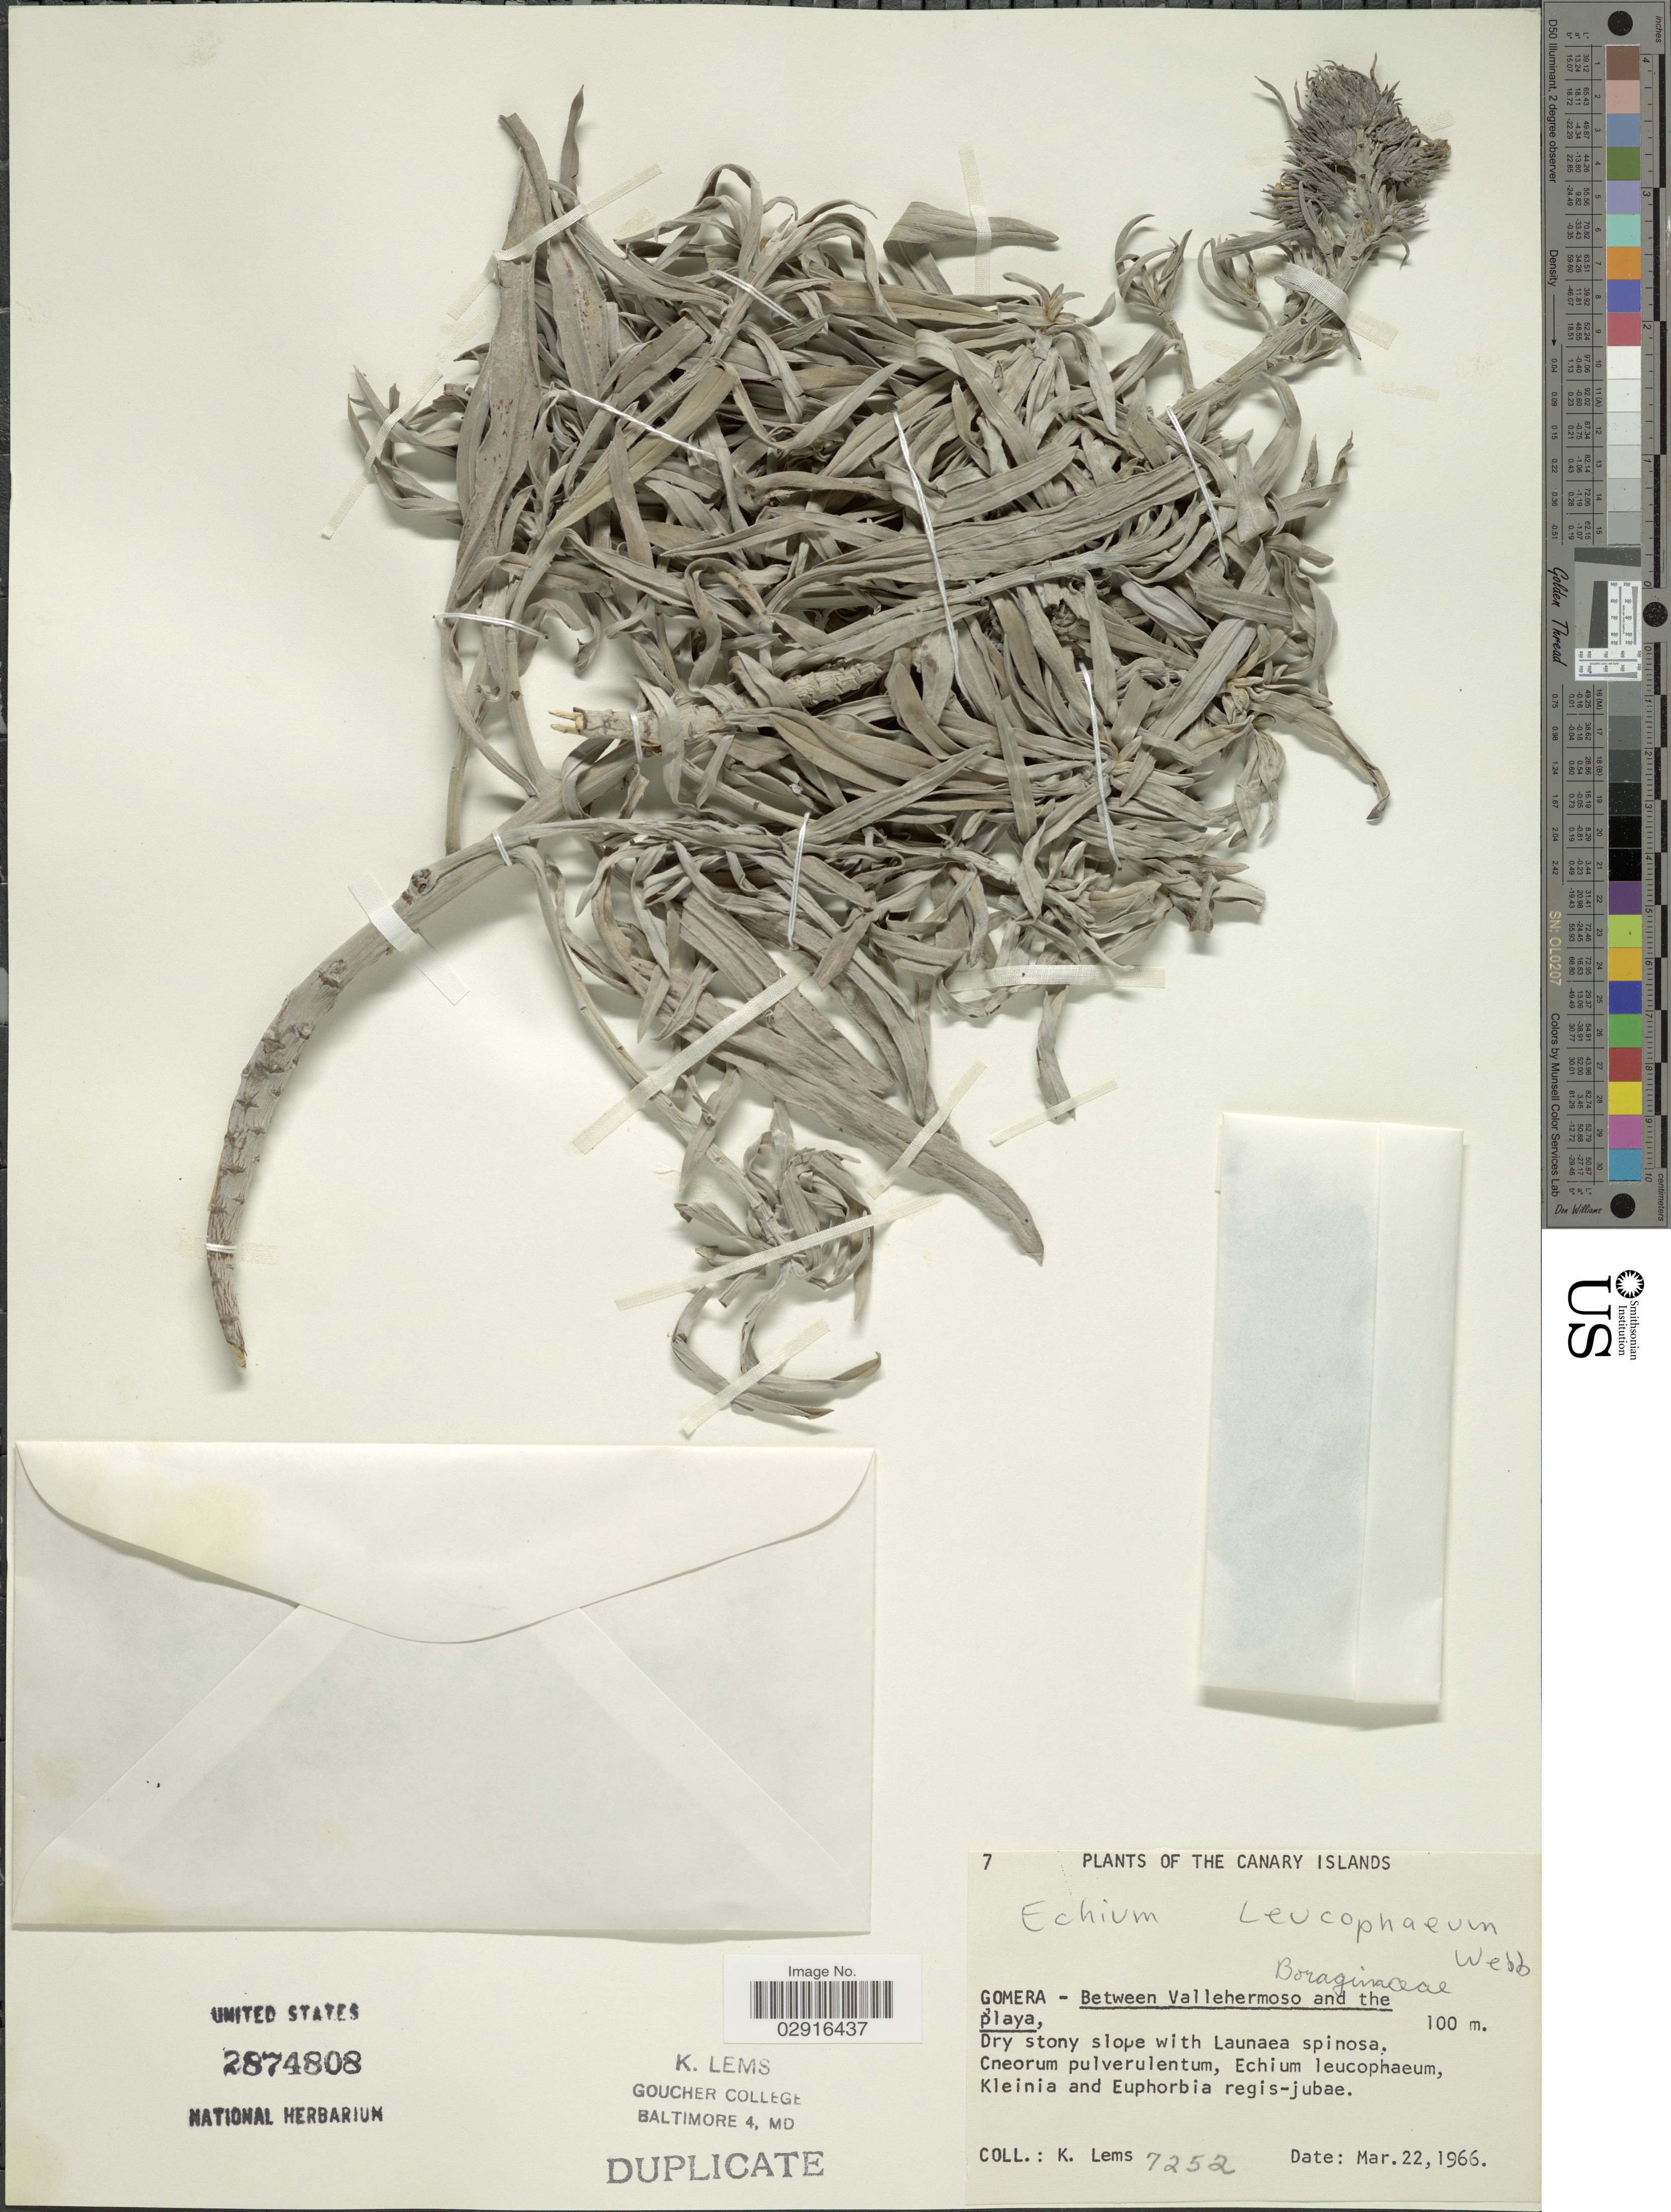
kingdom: Plantae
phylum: Tracheophyta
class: Magnoliopsida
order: Boraginales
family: Boraginaceae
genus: Echium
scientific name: Echium leucophaeum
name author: D.A. Webb ex Sprague & Hutch.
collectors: K. Lems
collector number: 7252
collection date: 1966-03-22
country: Spain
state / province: Canarias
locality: Canary Islands. Gomera - Between Vallehermoso and the playa.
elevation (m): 100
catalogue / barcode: US 2874808